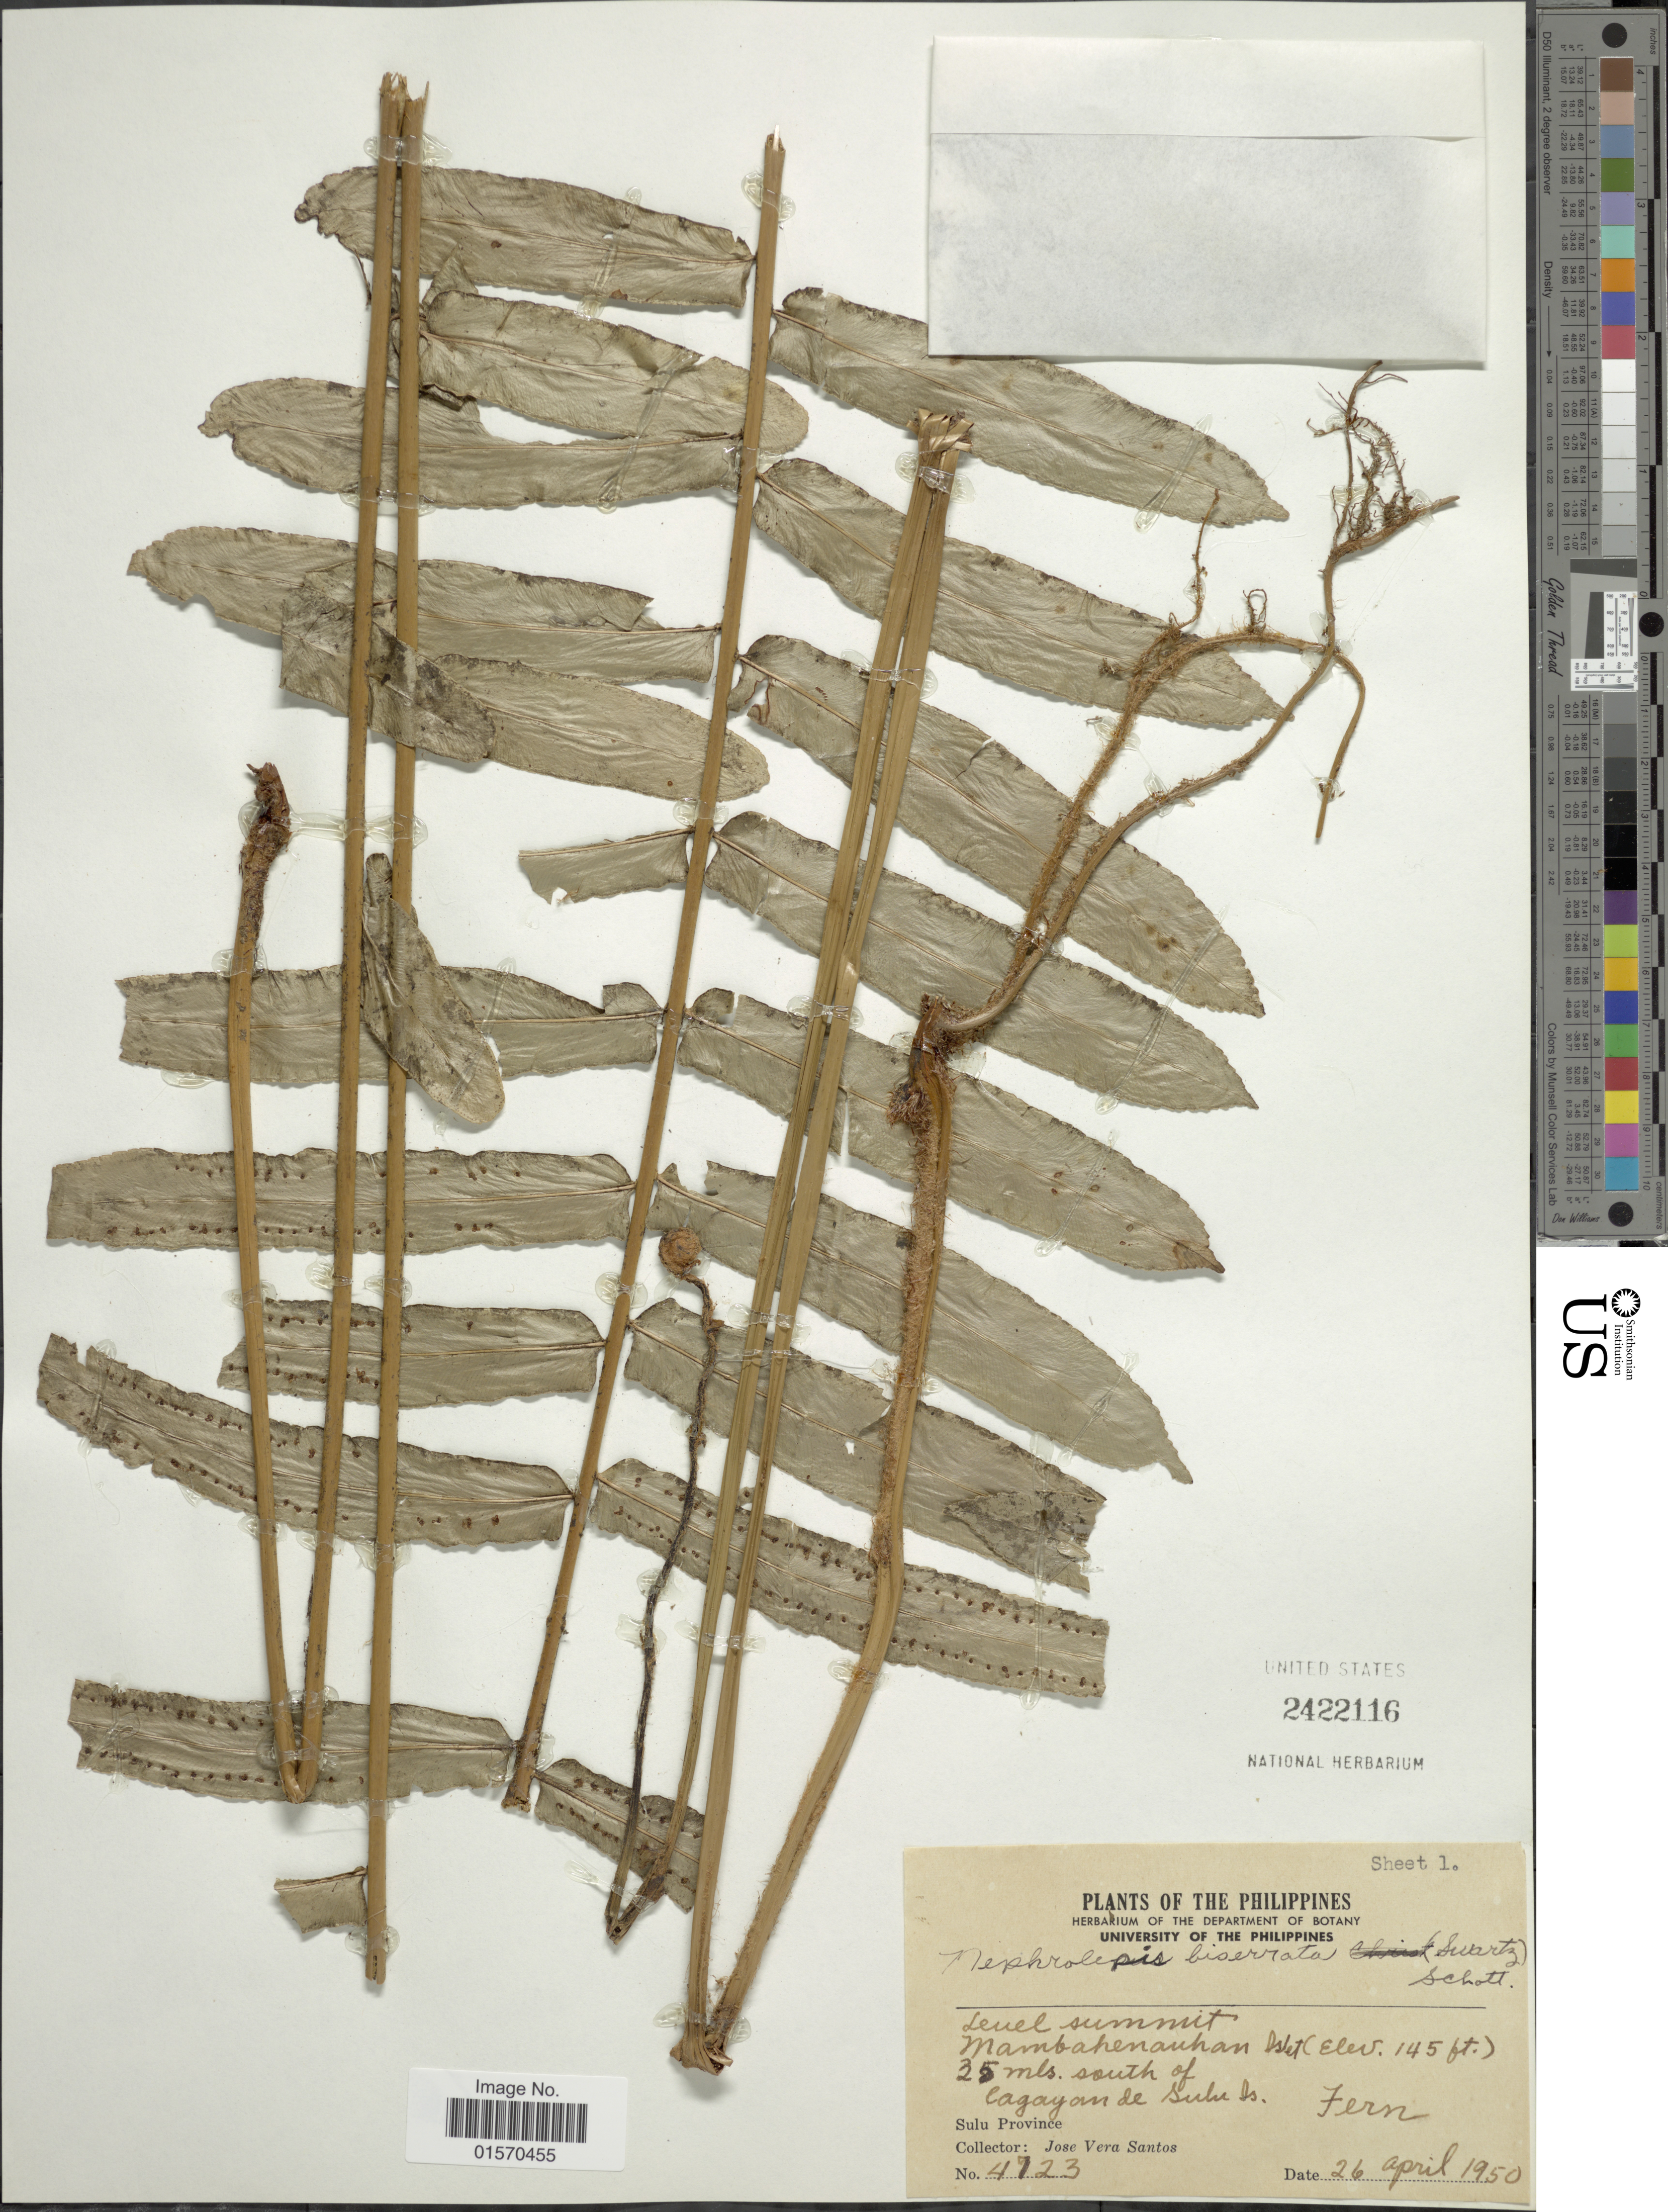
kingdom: Plantae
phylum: Tracheophyta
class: Polypodiopsida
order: Polypodiales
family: Nephrolepidaceae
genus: Nephrolepis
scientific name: Nephrolepis biserrata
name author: (Sw.) Schott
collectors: J. Santos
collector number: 4123*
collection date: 1950-04-26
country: Philippines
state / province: Muslim Mindanao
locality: Mambahenauhan Islet. 25 mls. south of Cagayan de sulu is. Sulu Province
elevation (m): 44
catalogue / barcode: US 2422116